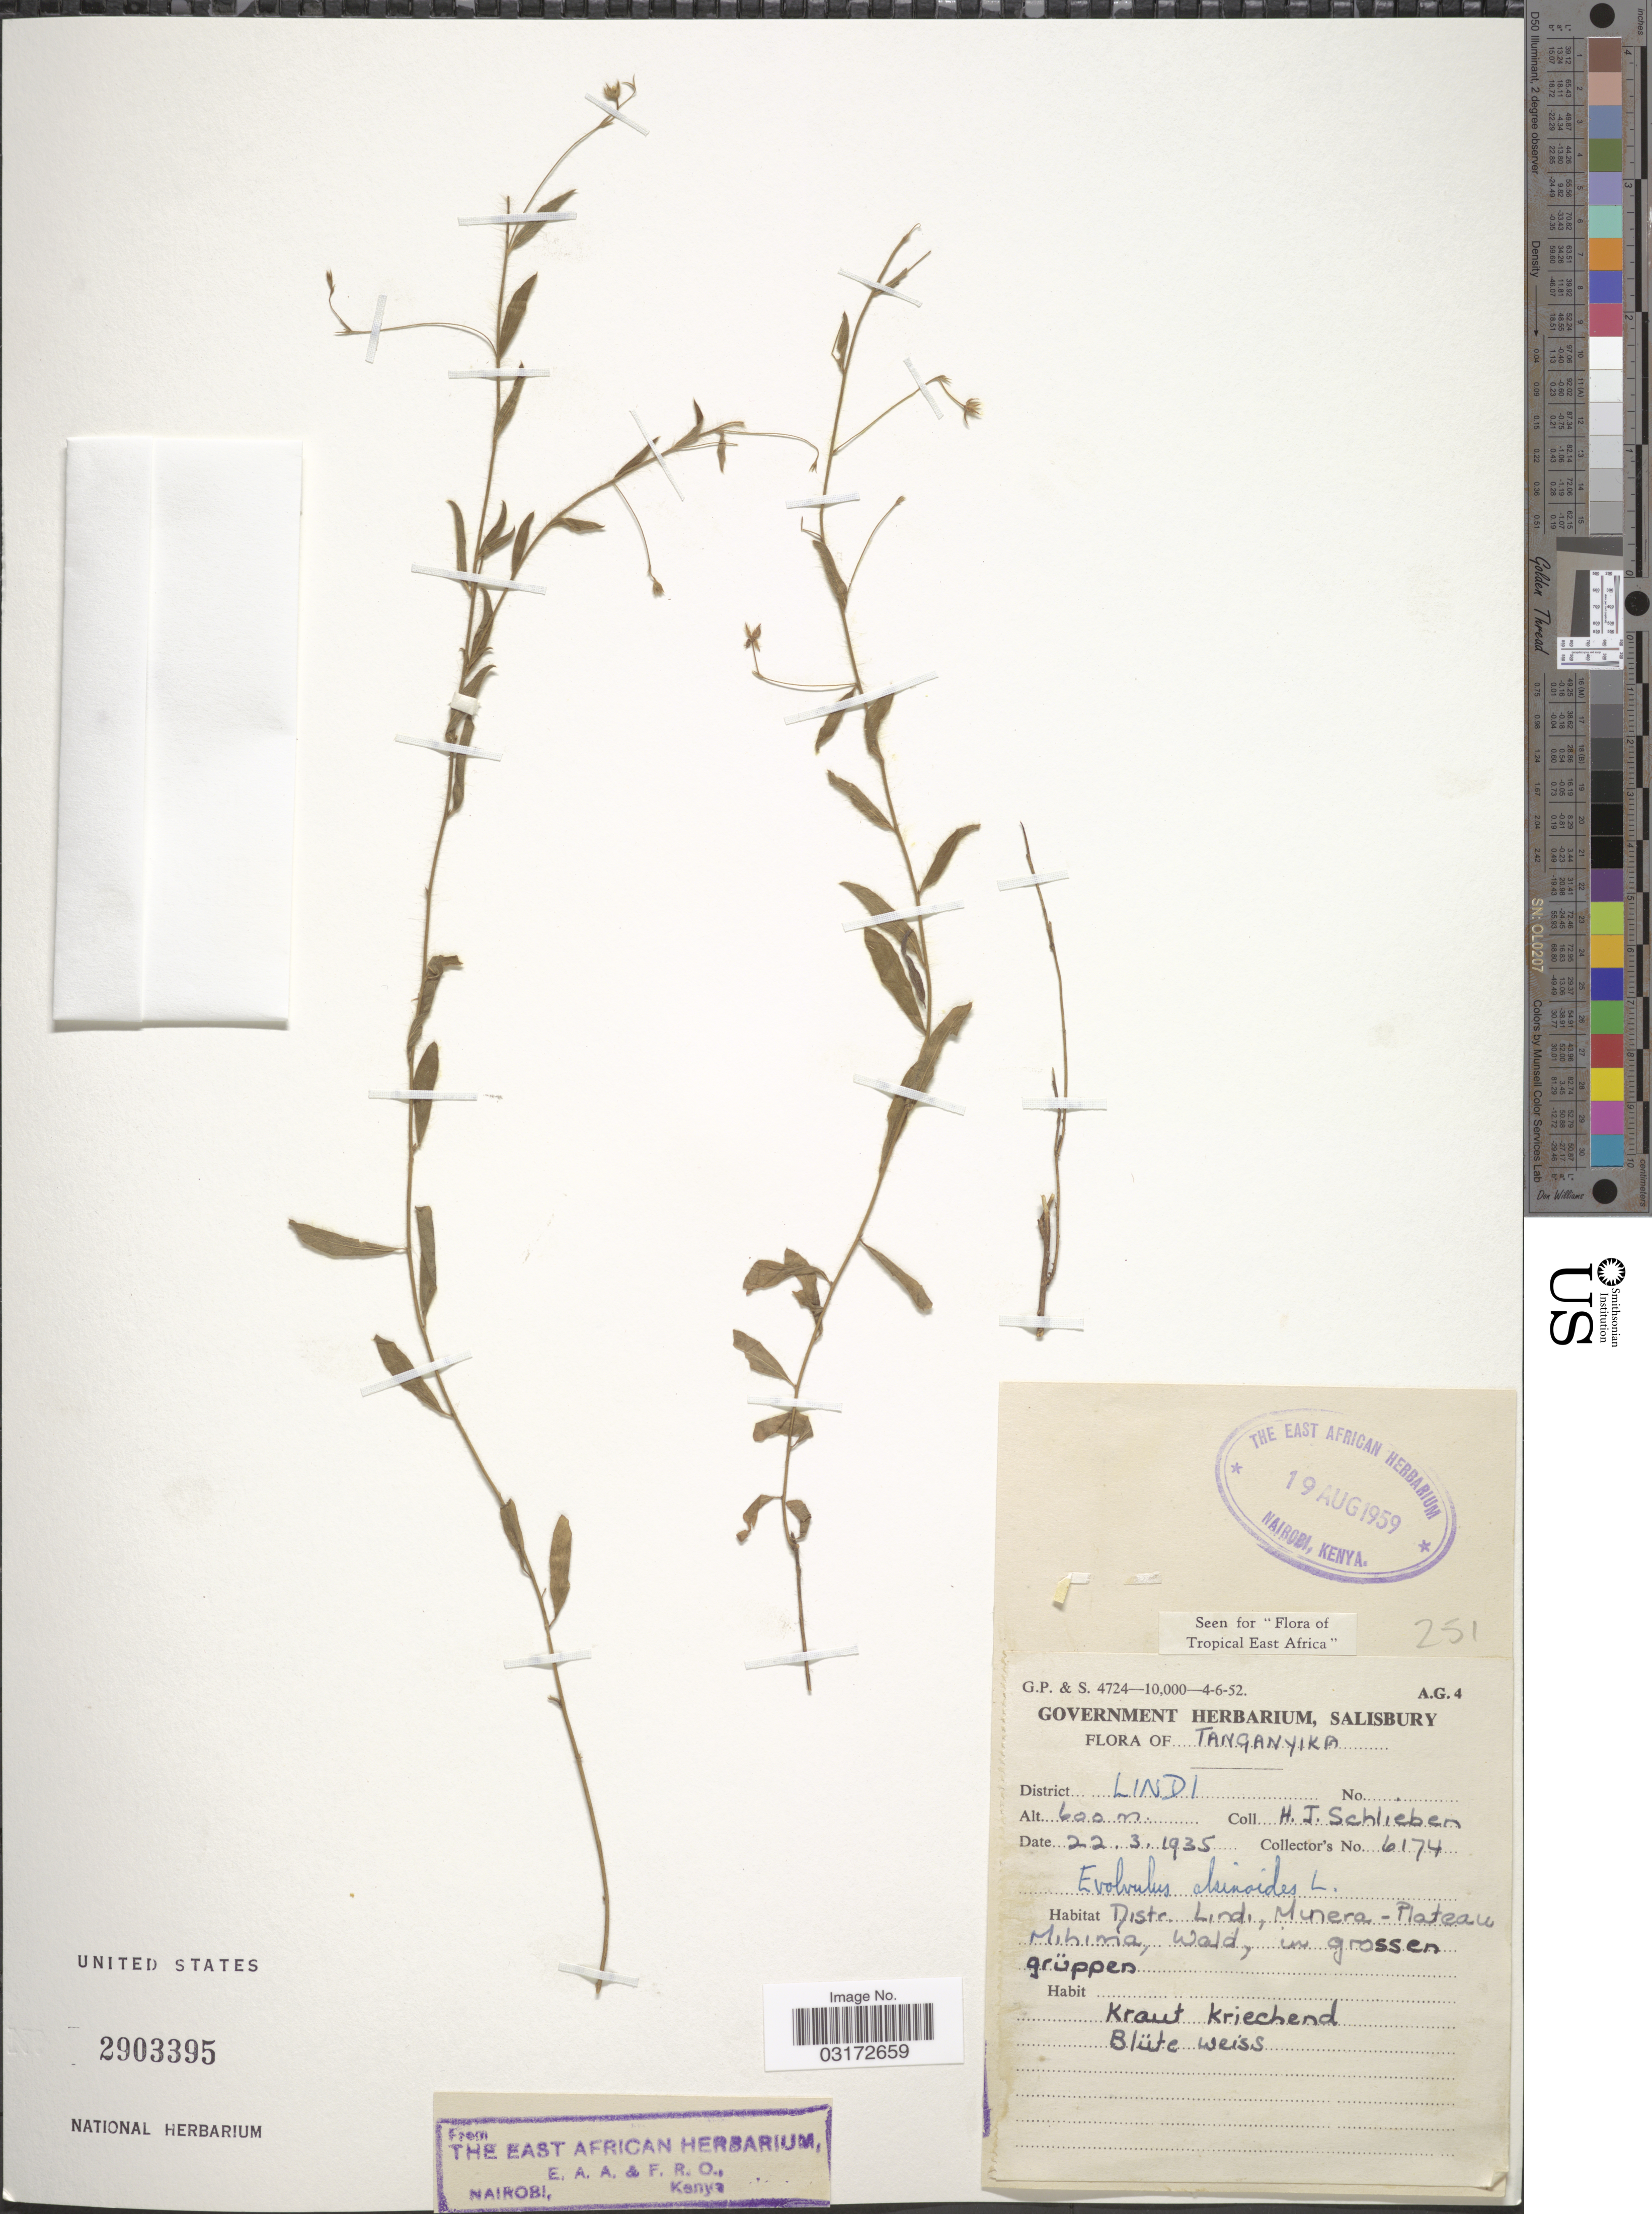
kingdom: Plantae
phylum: Tracheophyta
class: Magnoliopsida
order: Solanales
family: Convolvulaceae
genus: Evolvulus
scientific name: Evolvulus alsinoides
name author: (L.) L.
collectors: H. J. Schlieben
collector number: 6174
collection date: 1935-03-22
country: Tanzania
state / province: Lindi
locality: Tanganyika. District Lindi. Distr. Lindi, Minera-Plateau Mihima, Wald.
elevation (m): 600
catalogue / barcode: US 2903395